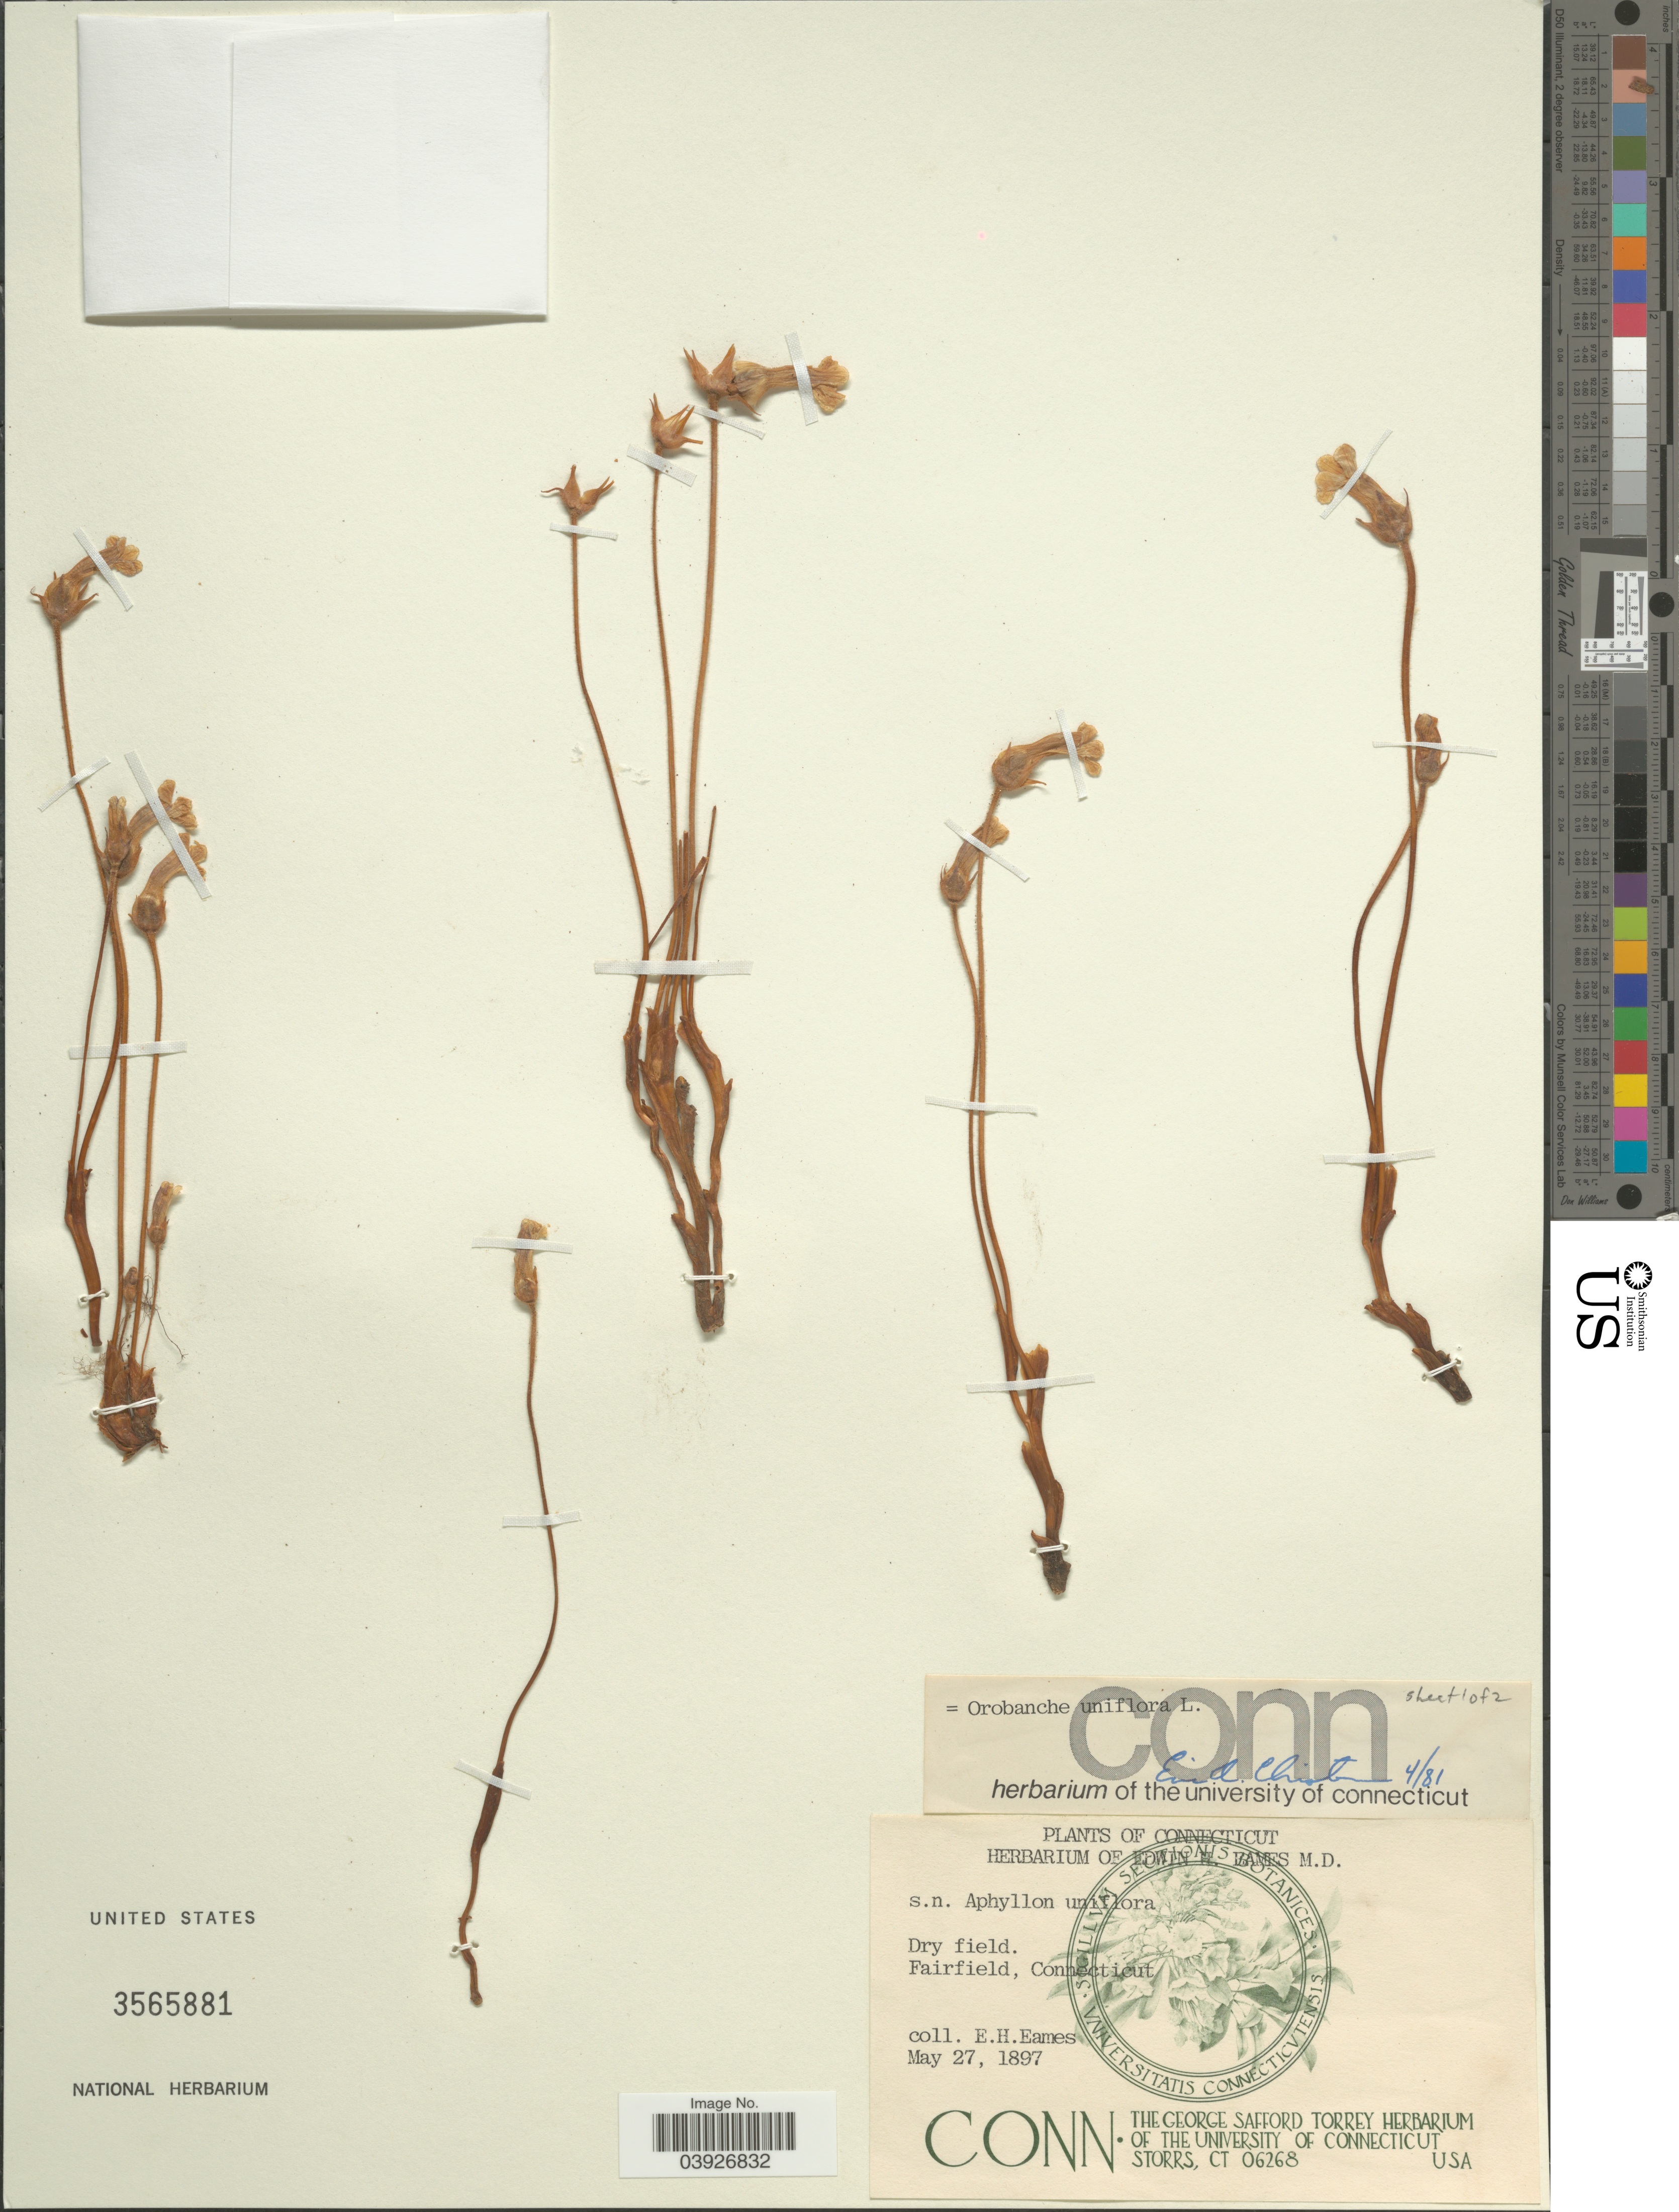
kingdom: Plantae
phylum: Tracheophyta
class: Magnoliopsida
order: Lamiales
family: Orobanchaceae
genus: Aphyllon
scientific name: Aphyllon uniflorum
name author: A. Gray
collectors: E. H. Eames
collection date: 1897-05-27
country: United States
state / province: Connecticut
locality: Fairfield.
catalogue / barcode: US 3565881